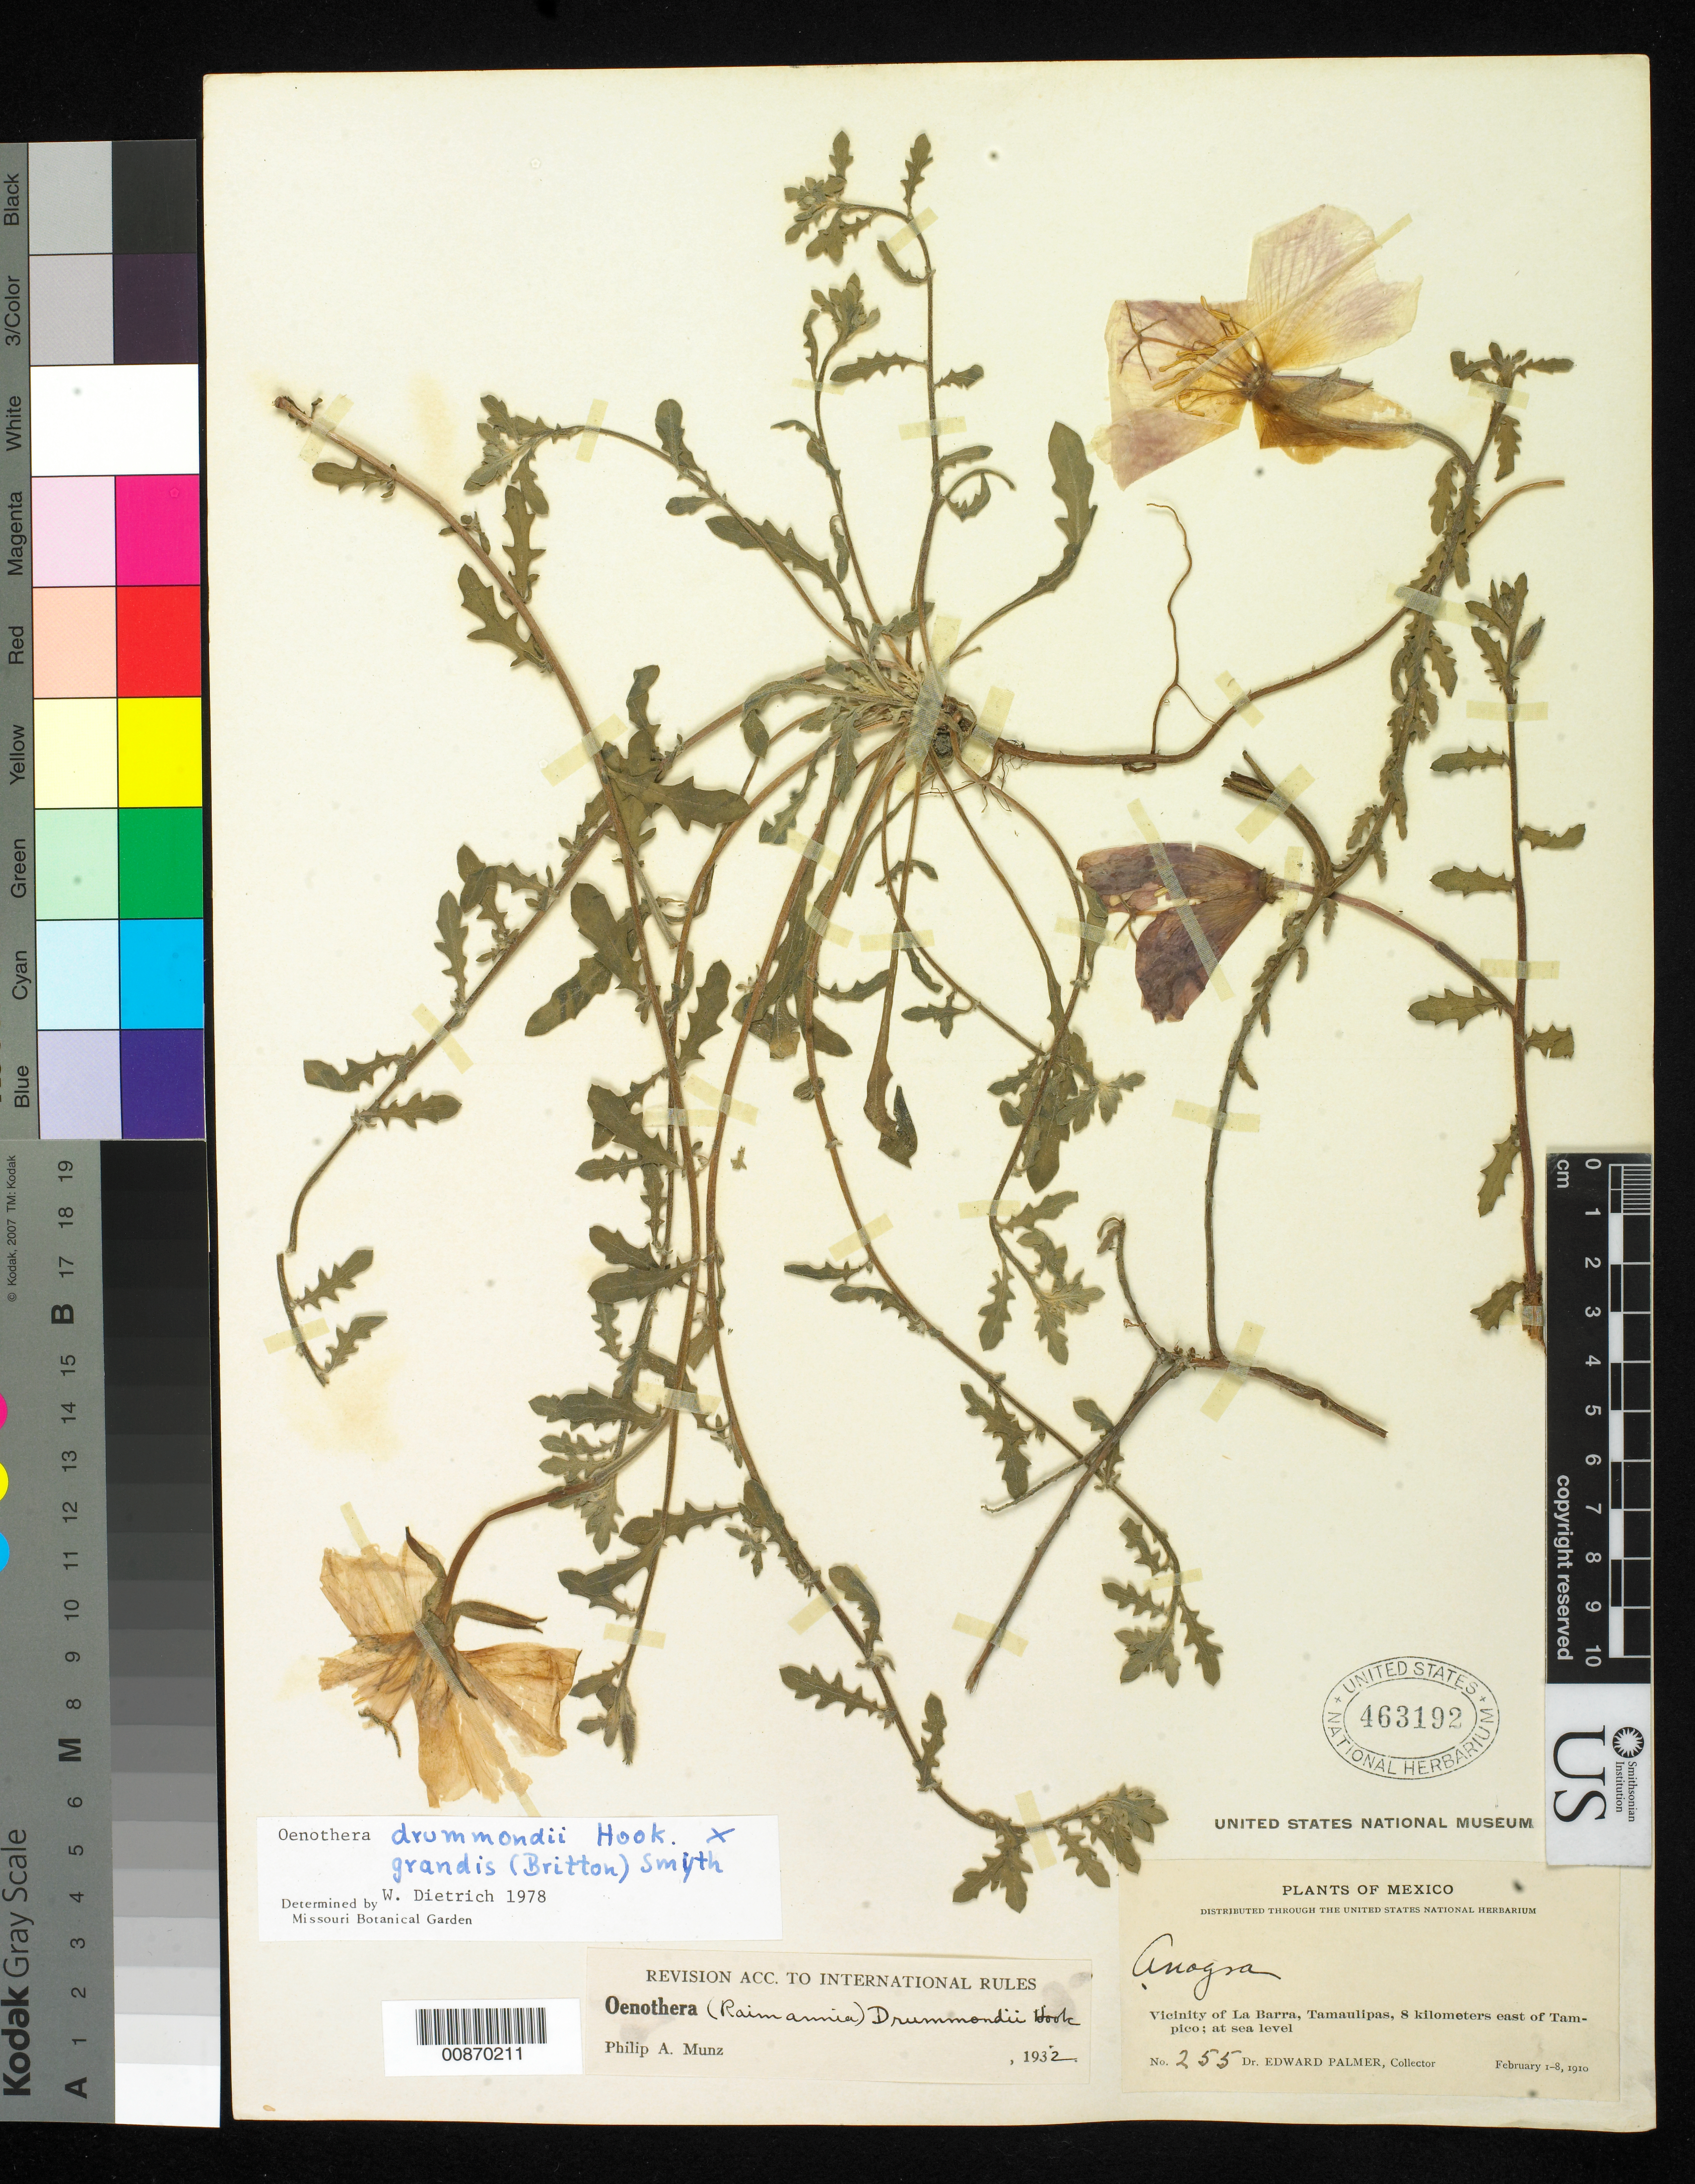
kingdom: Plantae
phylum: Tracheophyta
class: Magnoliopsida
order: Myrtales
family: Onagraceae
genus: Oenothera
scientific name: Oenothera drummondii subsp. drummondii x O. grandis (Britton) Smyth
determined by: Wagner, W. L., (BOT), Smithsonian Institution - National Museum of Natural History (UNITED STATES)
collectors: E. Palmer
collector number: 255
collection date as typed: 01 Feb 1910 to 08 Feb 1910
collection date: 1910-02-01/1910-02-08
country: Mexico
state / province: Tamaulipas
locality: Vicinity of La Barra, 8 Kilometers east of Tampico.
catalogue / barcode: US 463192